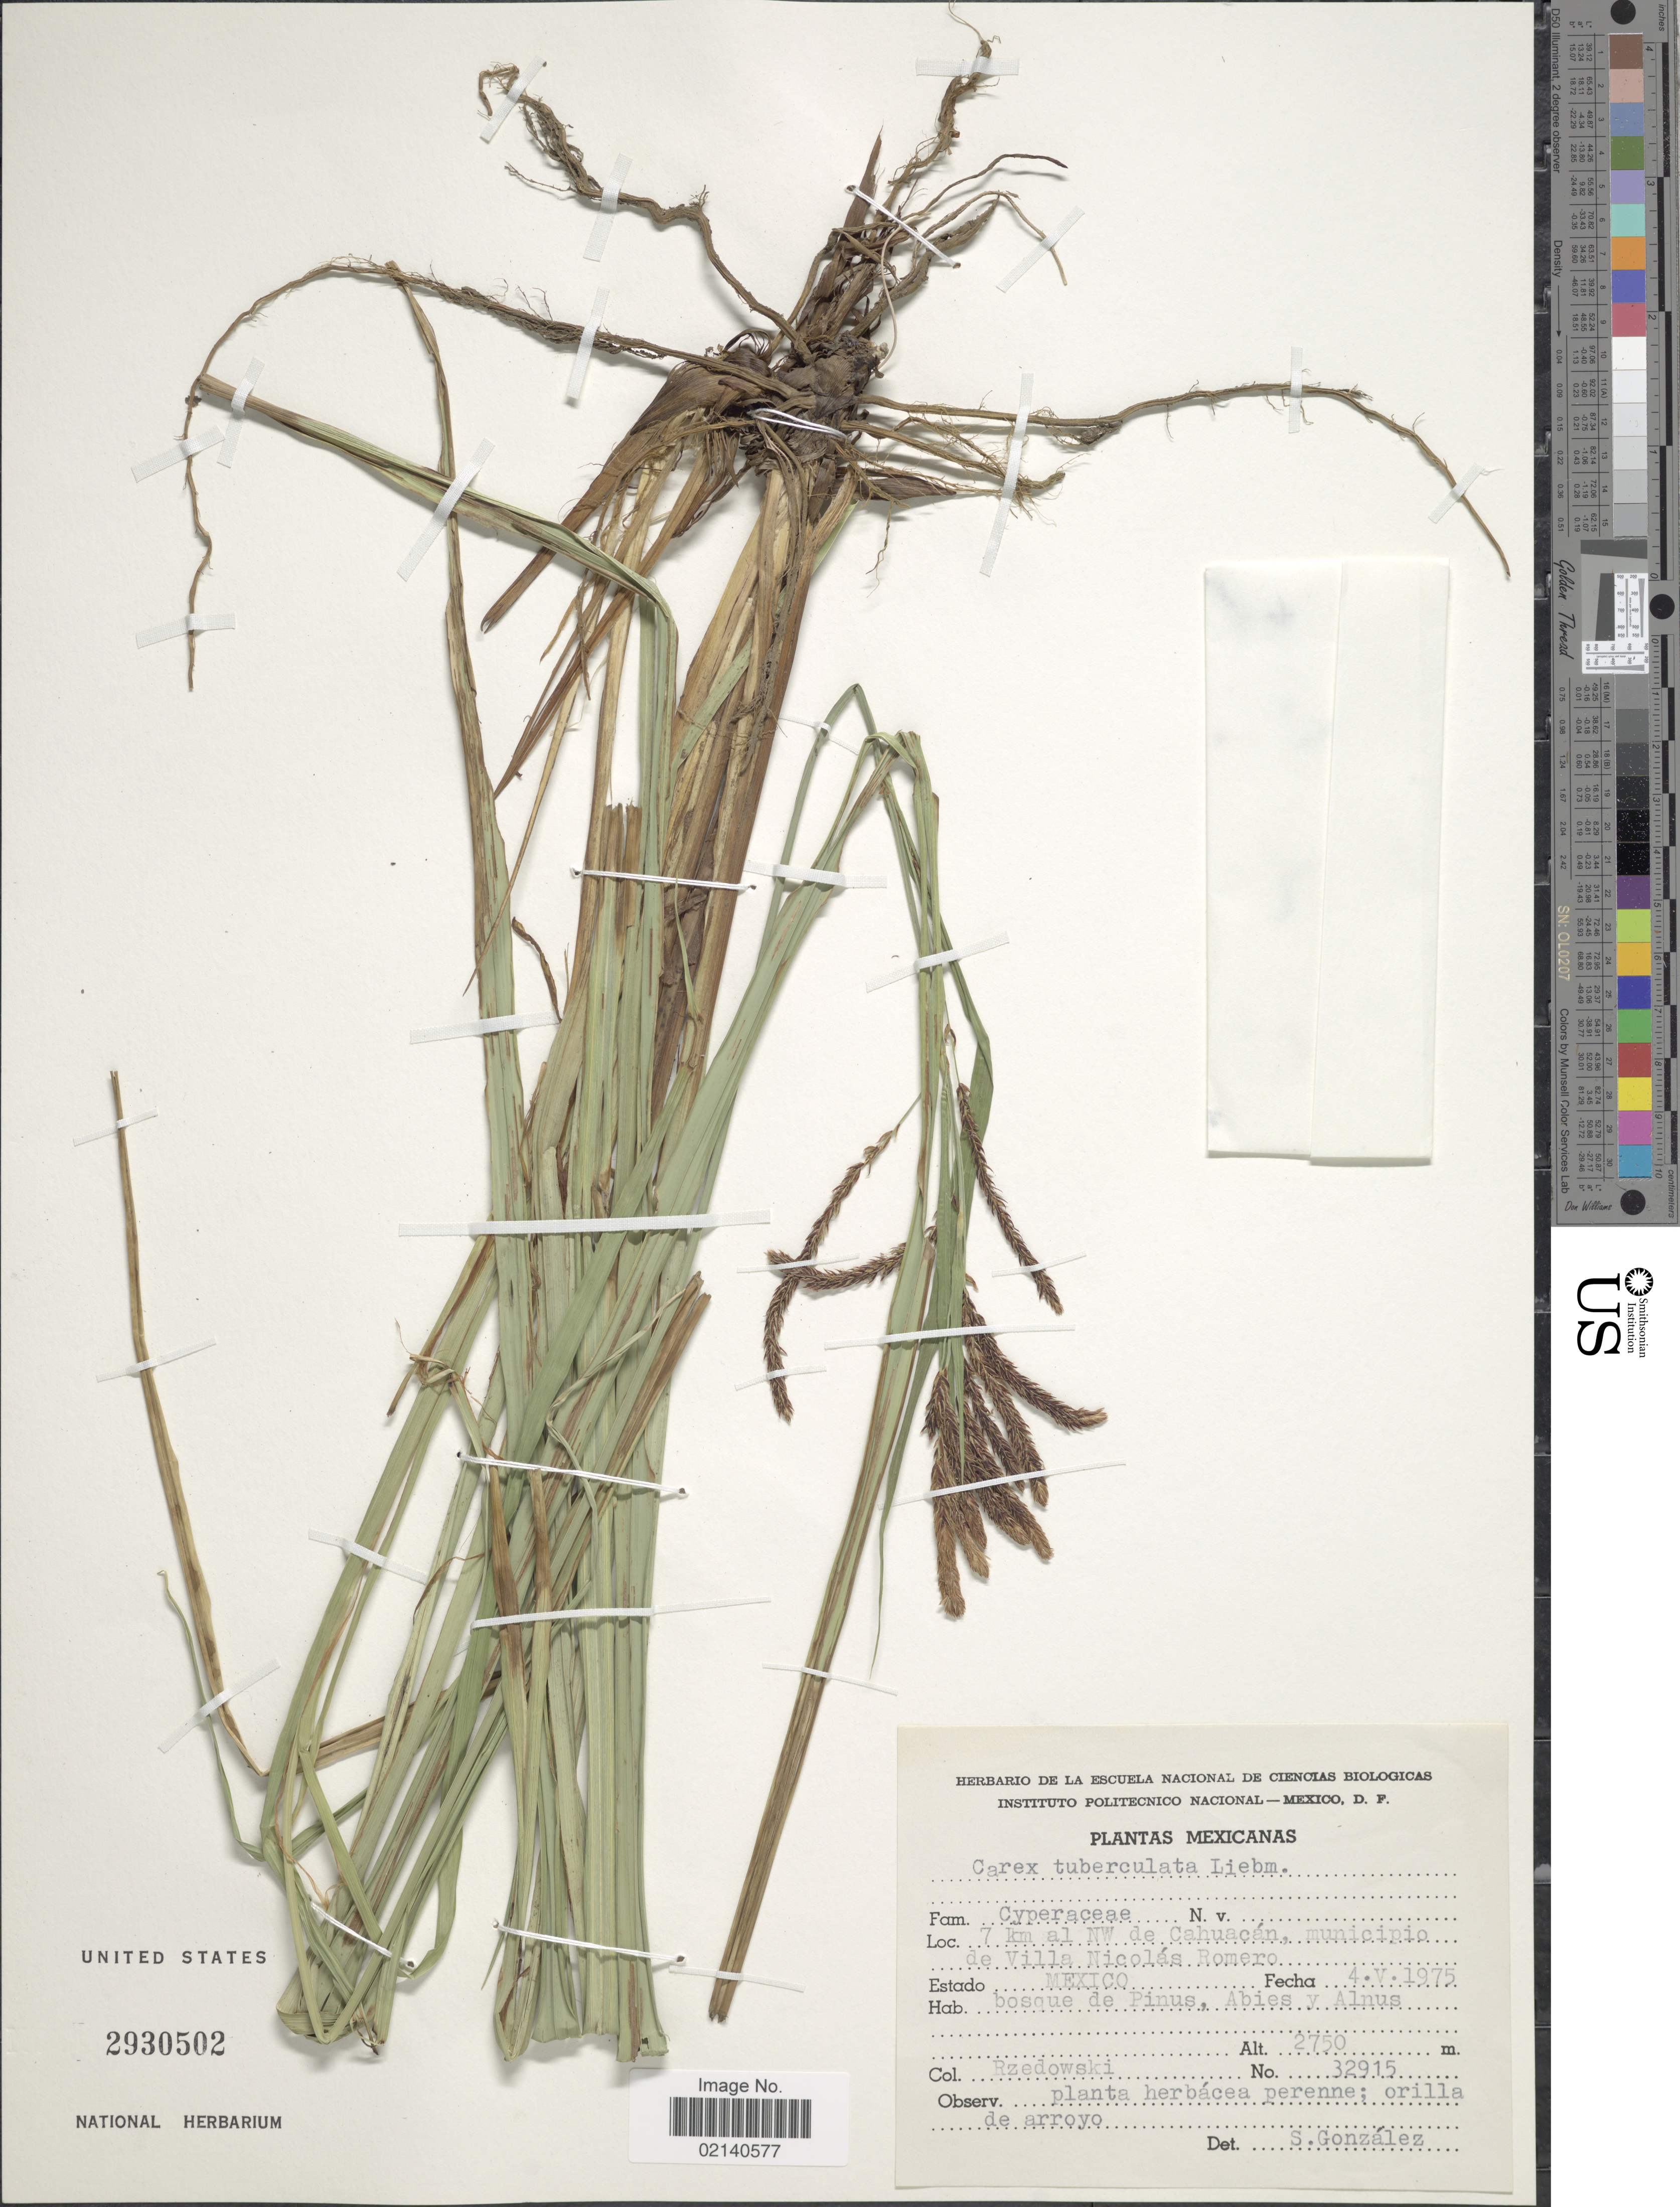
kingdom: Plantae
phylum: Tracheophyta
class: Liliopsida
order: Poales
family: Cyperaceae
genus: Carex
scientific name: Carex tuberculata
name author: Liebm.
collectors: Rzedowski, --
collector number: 32915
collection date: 1975-05-04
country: Mexico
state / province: México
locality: Mexicanas. 7 km al NW de Cahuacan, municipio de Villa Nicolas Romero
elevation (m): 2750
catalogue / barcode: US 2930501